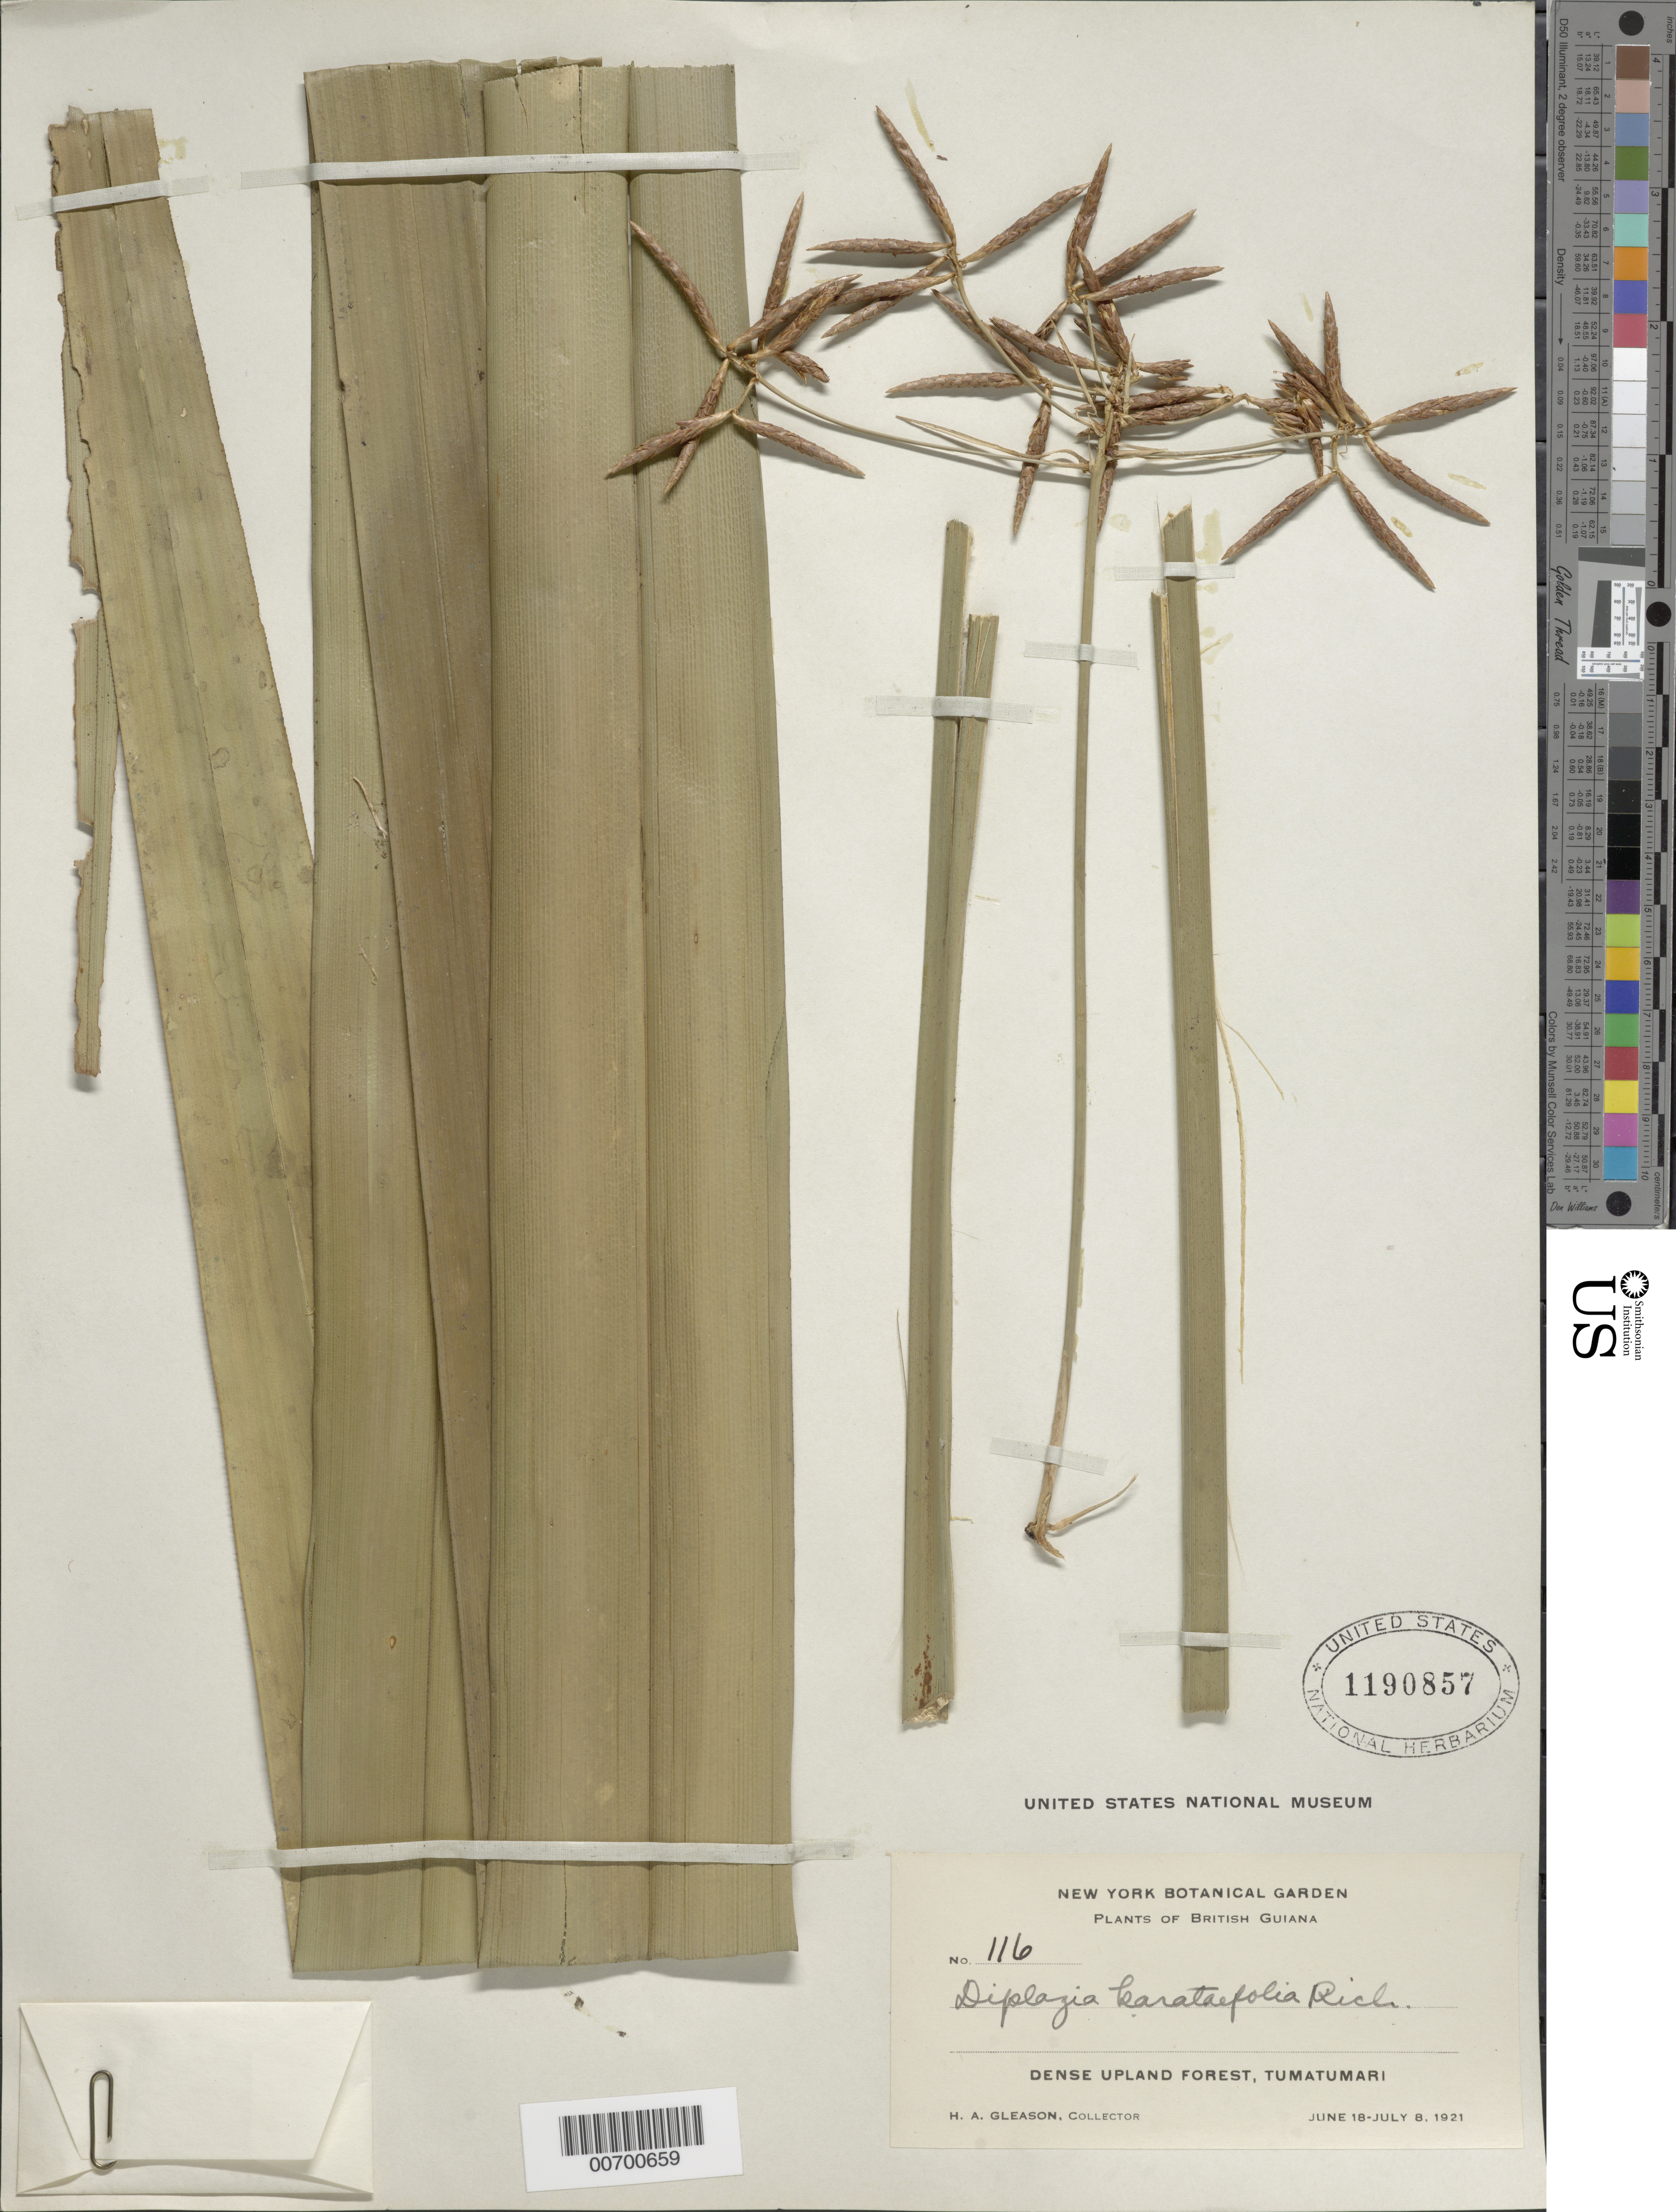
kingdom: Plantae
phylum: Tracheophyta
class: Liliopsida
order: Poales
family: Cyperaceae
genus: Diplasia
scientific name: Diplasia karatifolia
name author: Rich.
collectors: H. A. Gleason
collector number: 116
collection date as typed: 18-Jun-21 to 8-Jul-21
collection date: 1921-06-18/1921-07-08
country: Guyana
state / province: Potaro-Siparuni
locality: Tumatumari Village, Potaro R.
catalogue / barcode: US 1190857